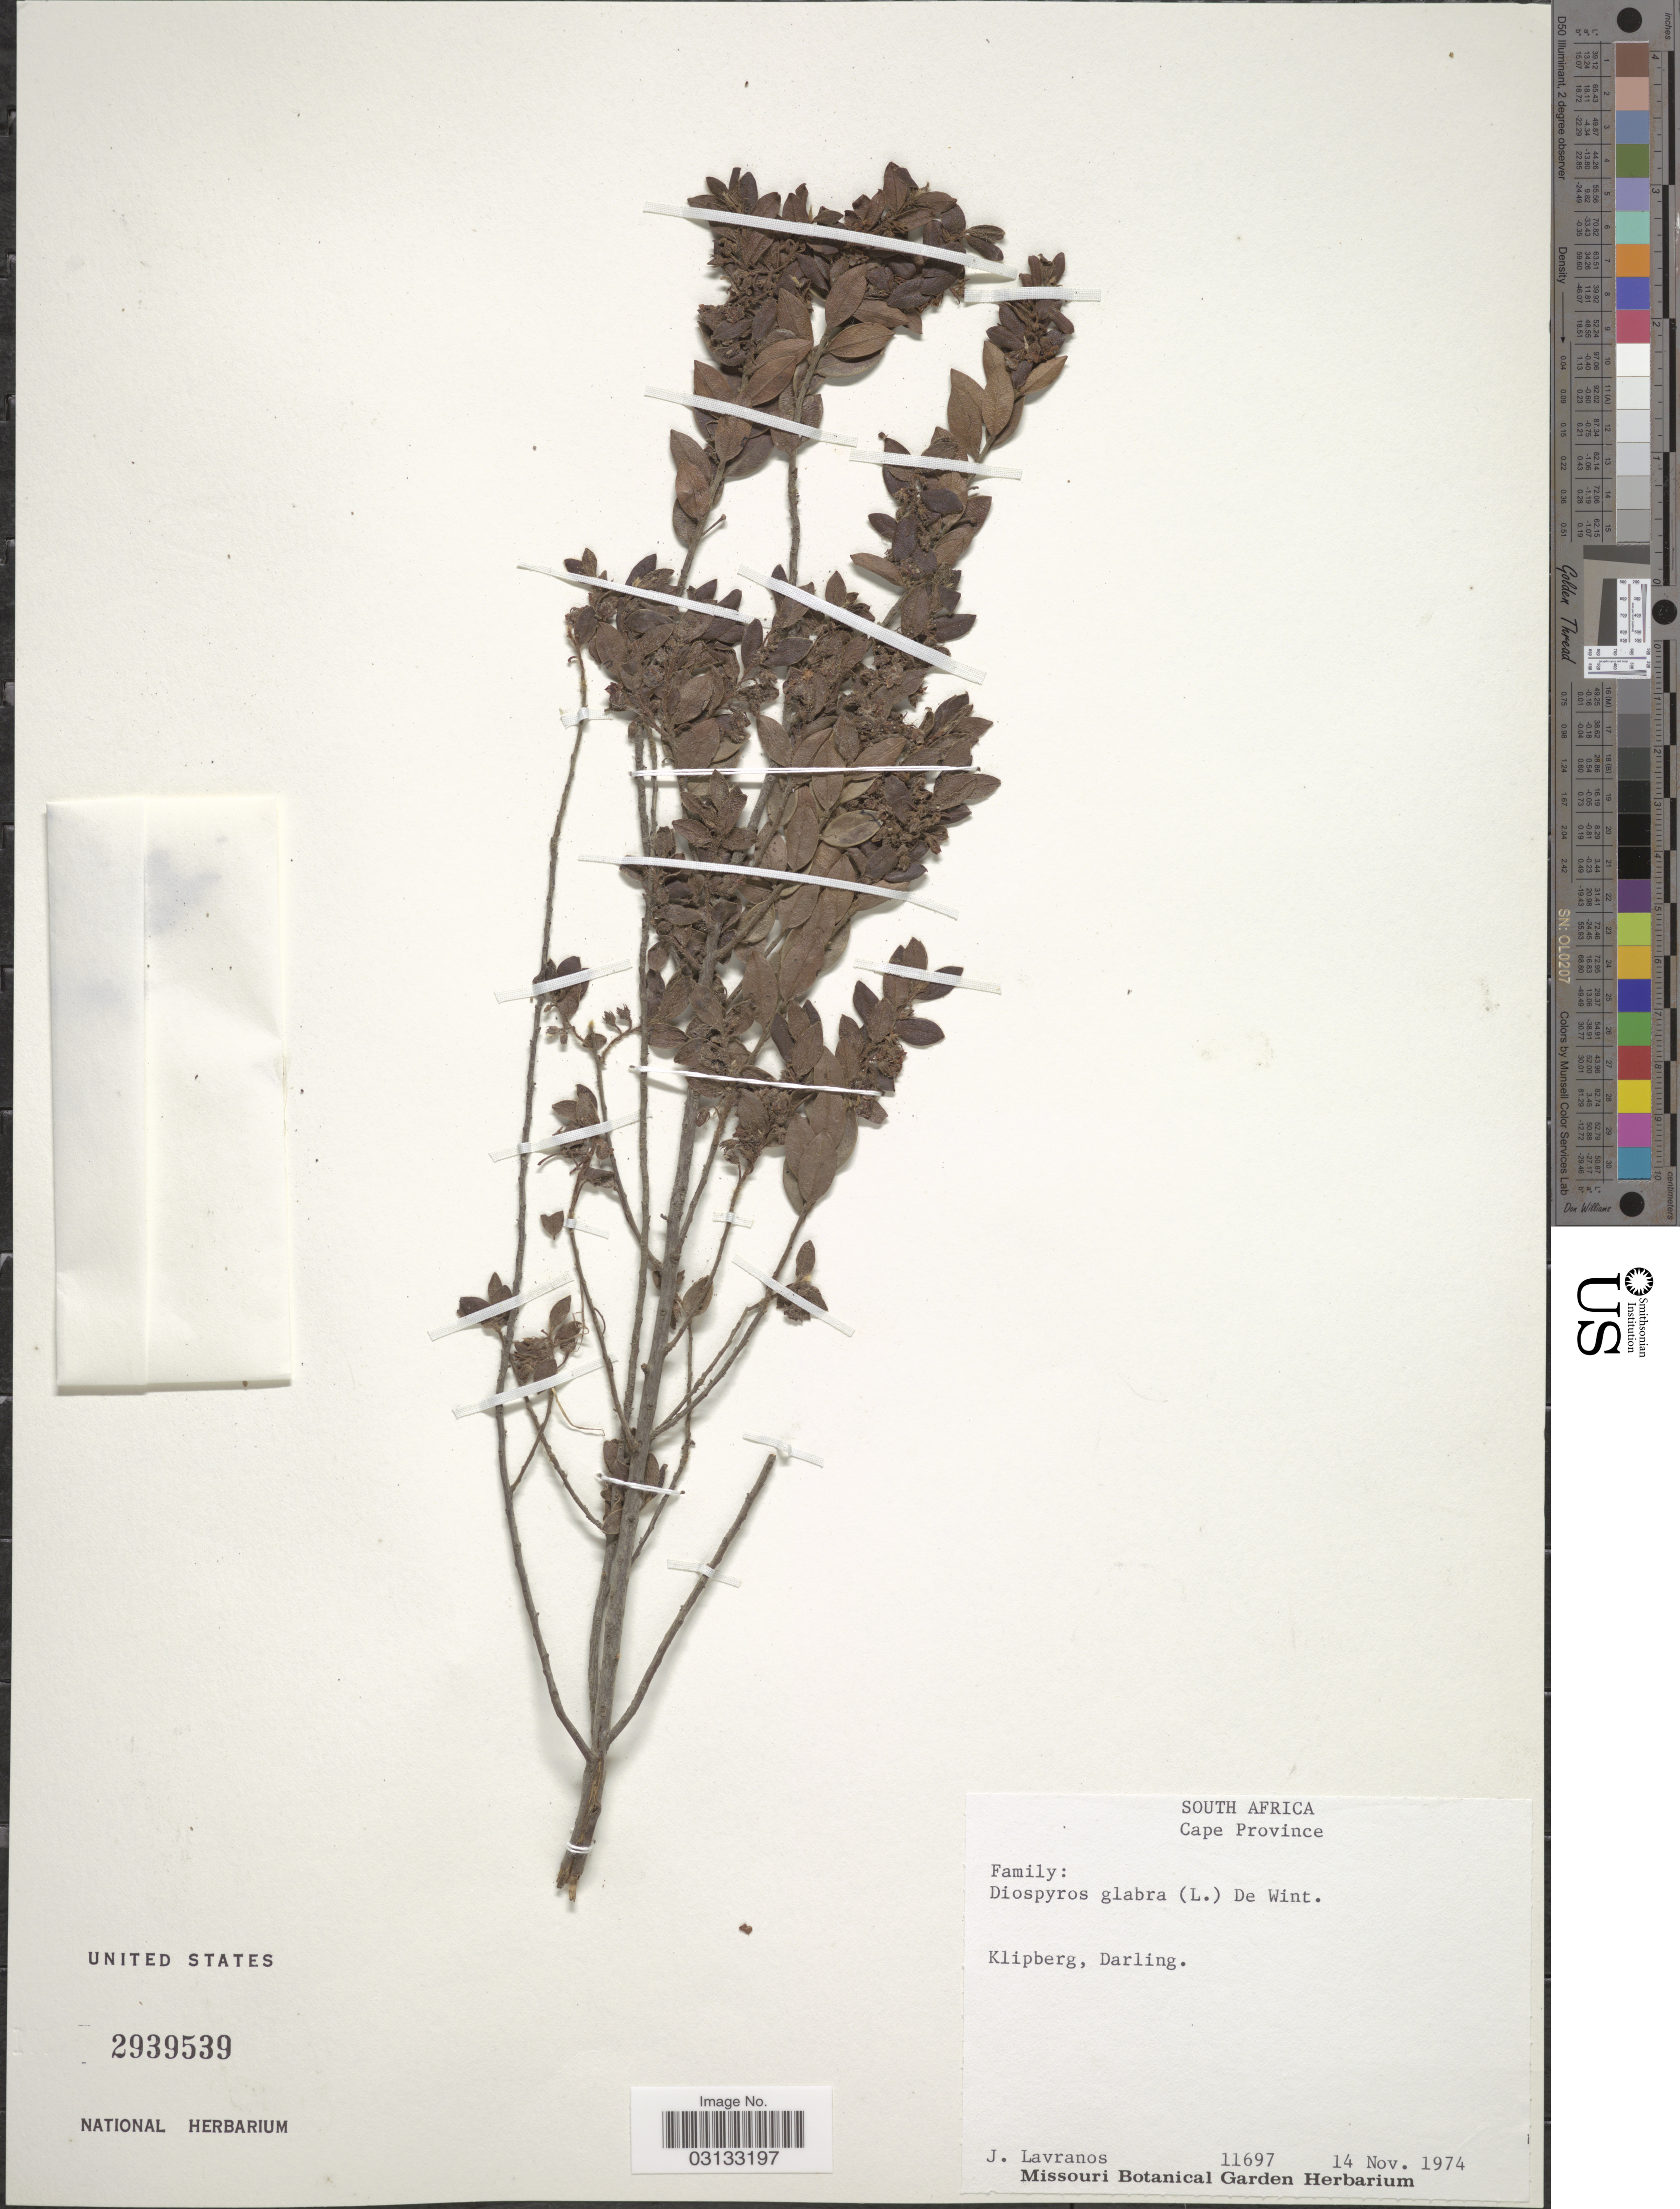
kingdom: Plantae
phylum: Tracheophyta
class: Magnoliopsida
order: Ericales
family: Ebenaceae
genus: Diospyros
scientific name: Diospyros glabra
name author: (L.) De Winter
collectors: J. Lavranos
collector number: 11697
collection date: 1974-11-14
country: South Africa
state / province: Western Cape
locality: Klipberg, Darling.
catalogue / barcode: US 2939539